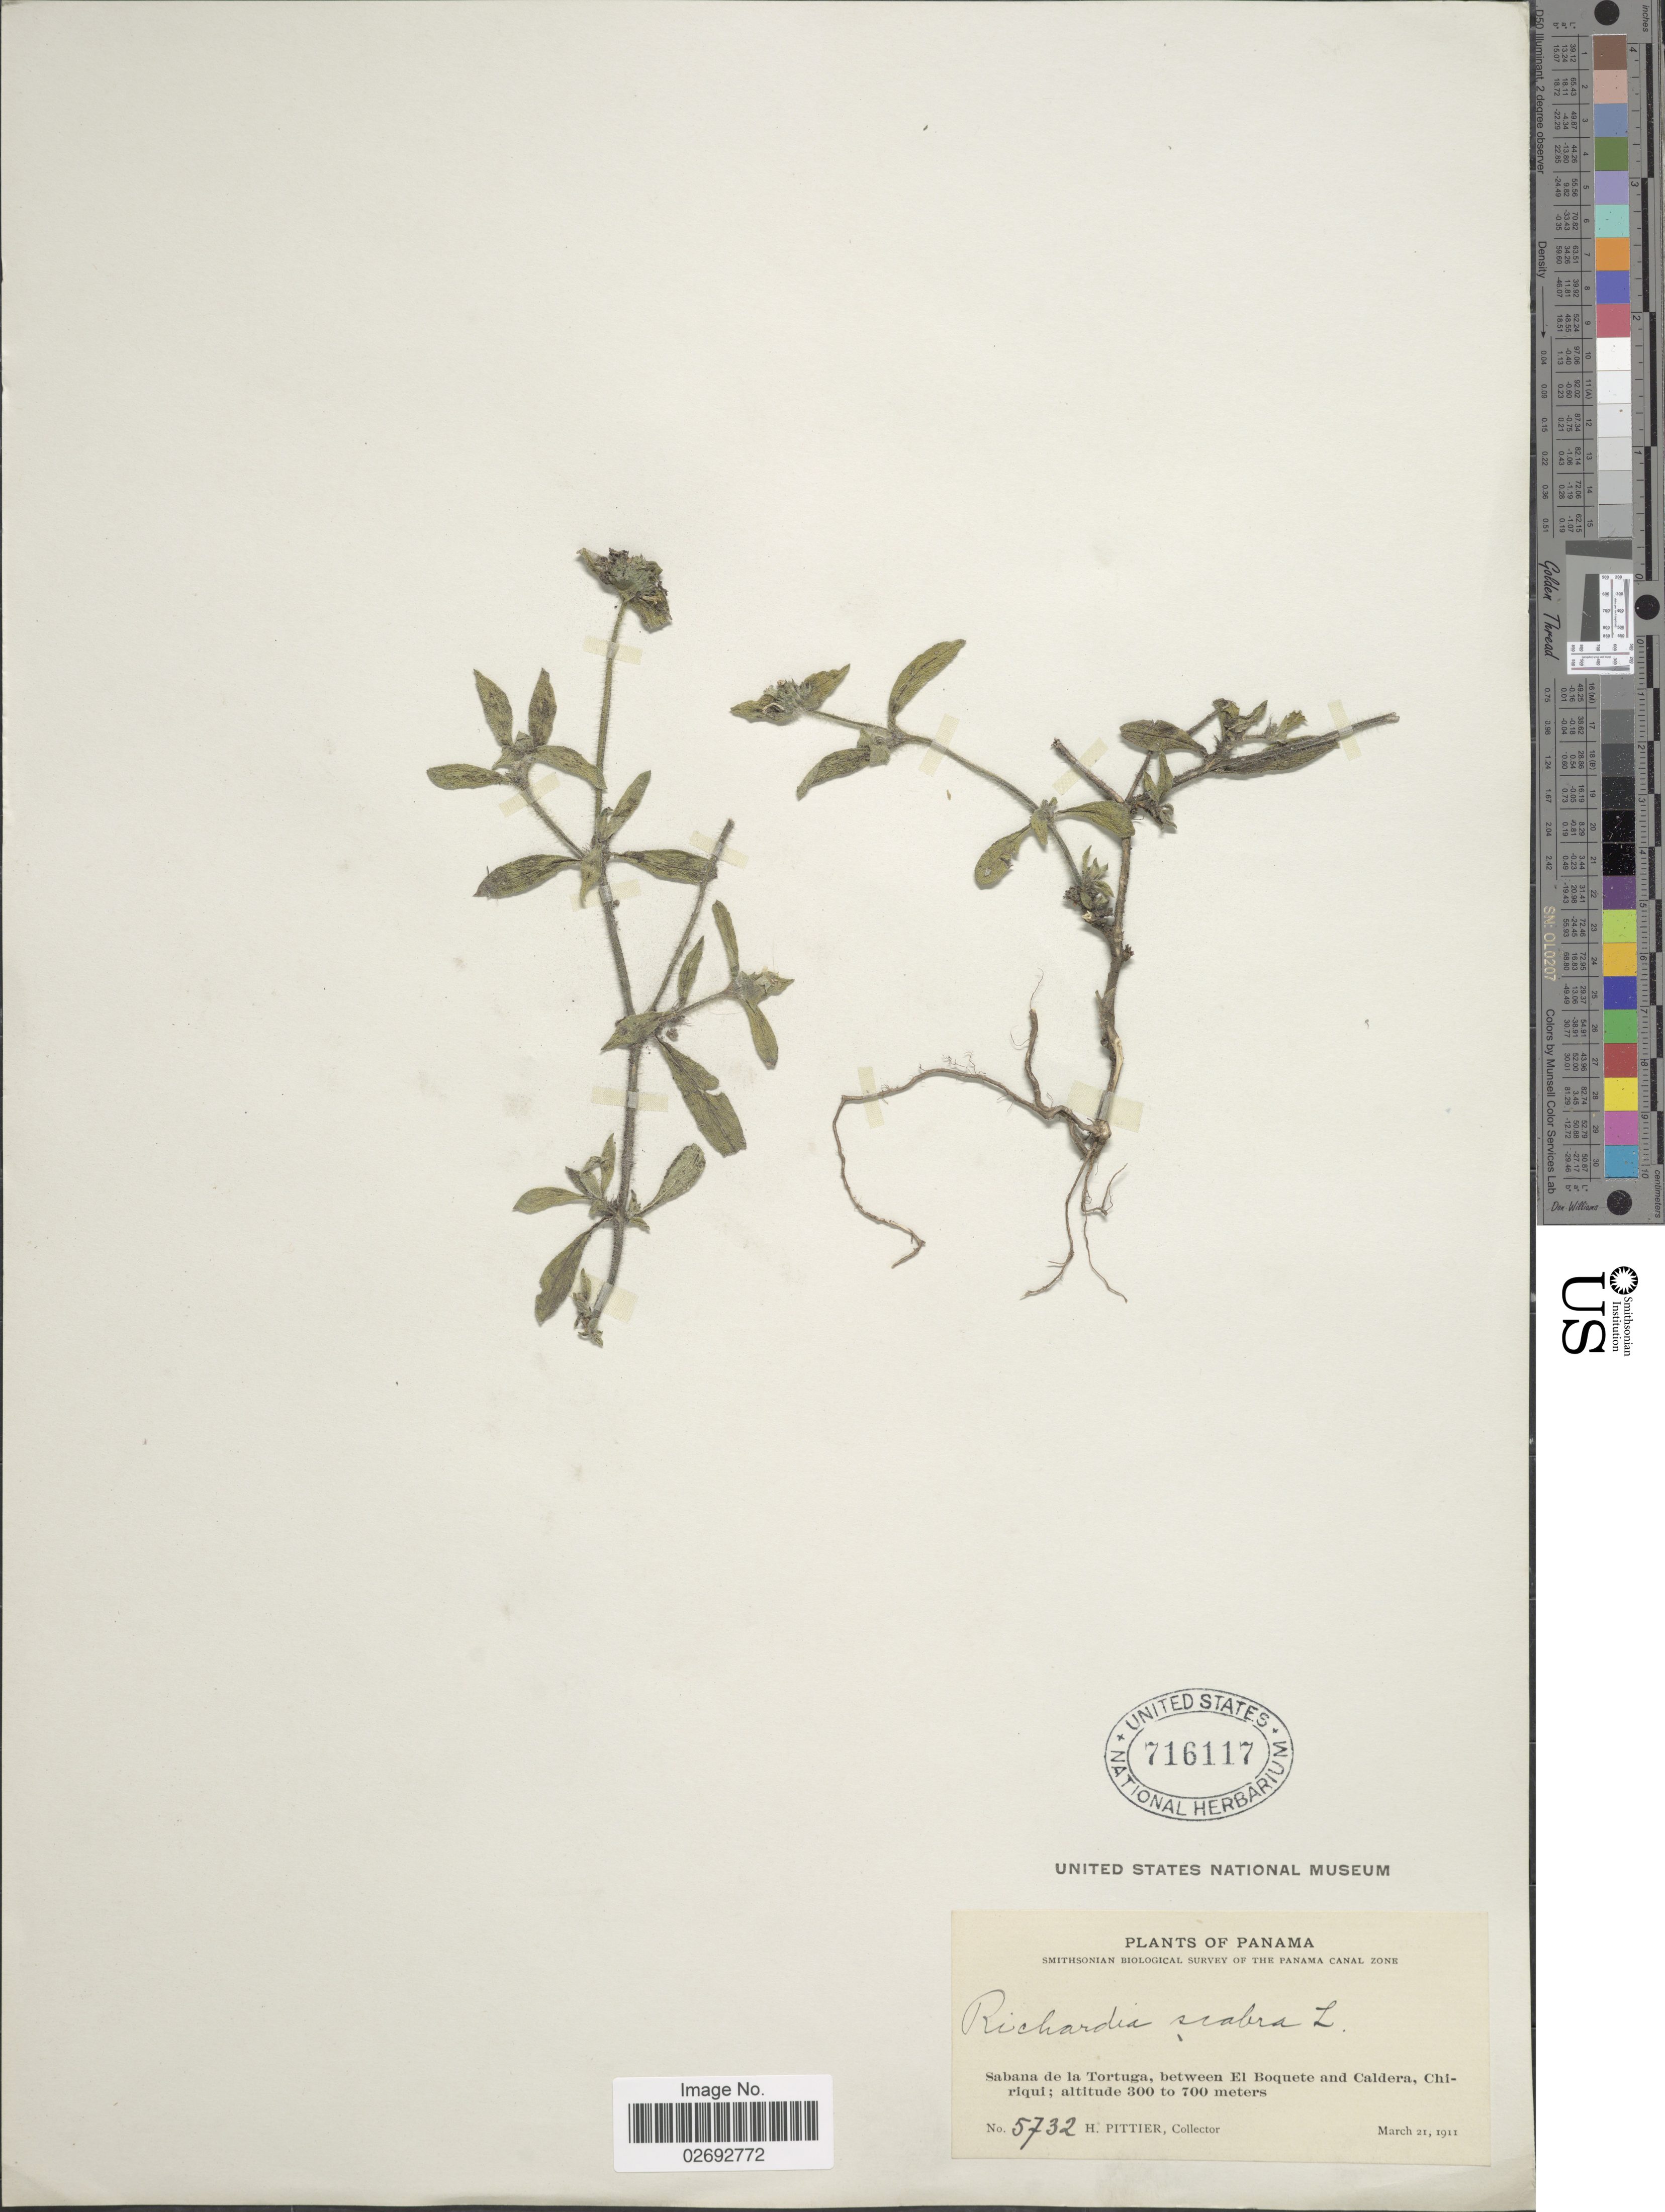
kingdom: Plantae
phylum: Tracheophyta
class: Magnoliopsida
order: Gentianales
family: Rubiaceae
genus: Richardia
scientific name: Richardia scabra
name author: L.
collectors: H. F. Pittier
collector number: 5732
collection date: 1911-03-21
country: Panama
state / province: Chiriqui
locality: Panama Canal Zone. Sabana de la Tortuga, between El Boquete and Caldera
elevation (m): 300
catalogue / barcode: US 716117